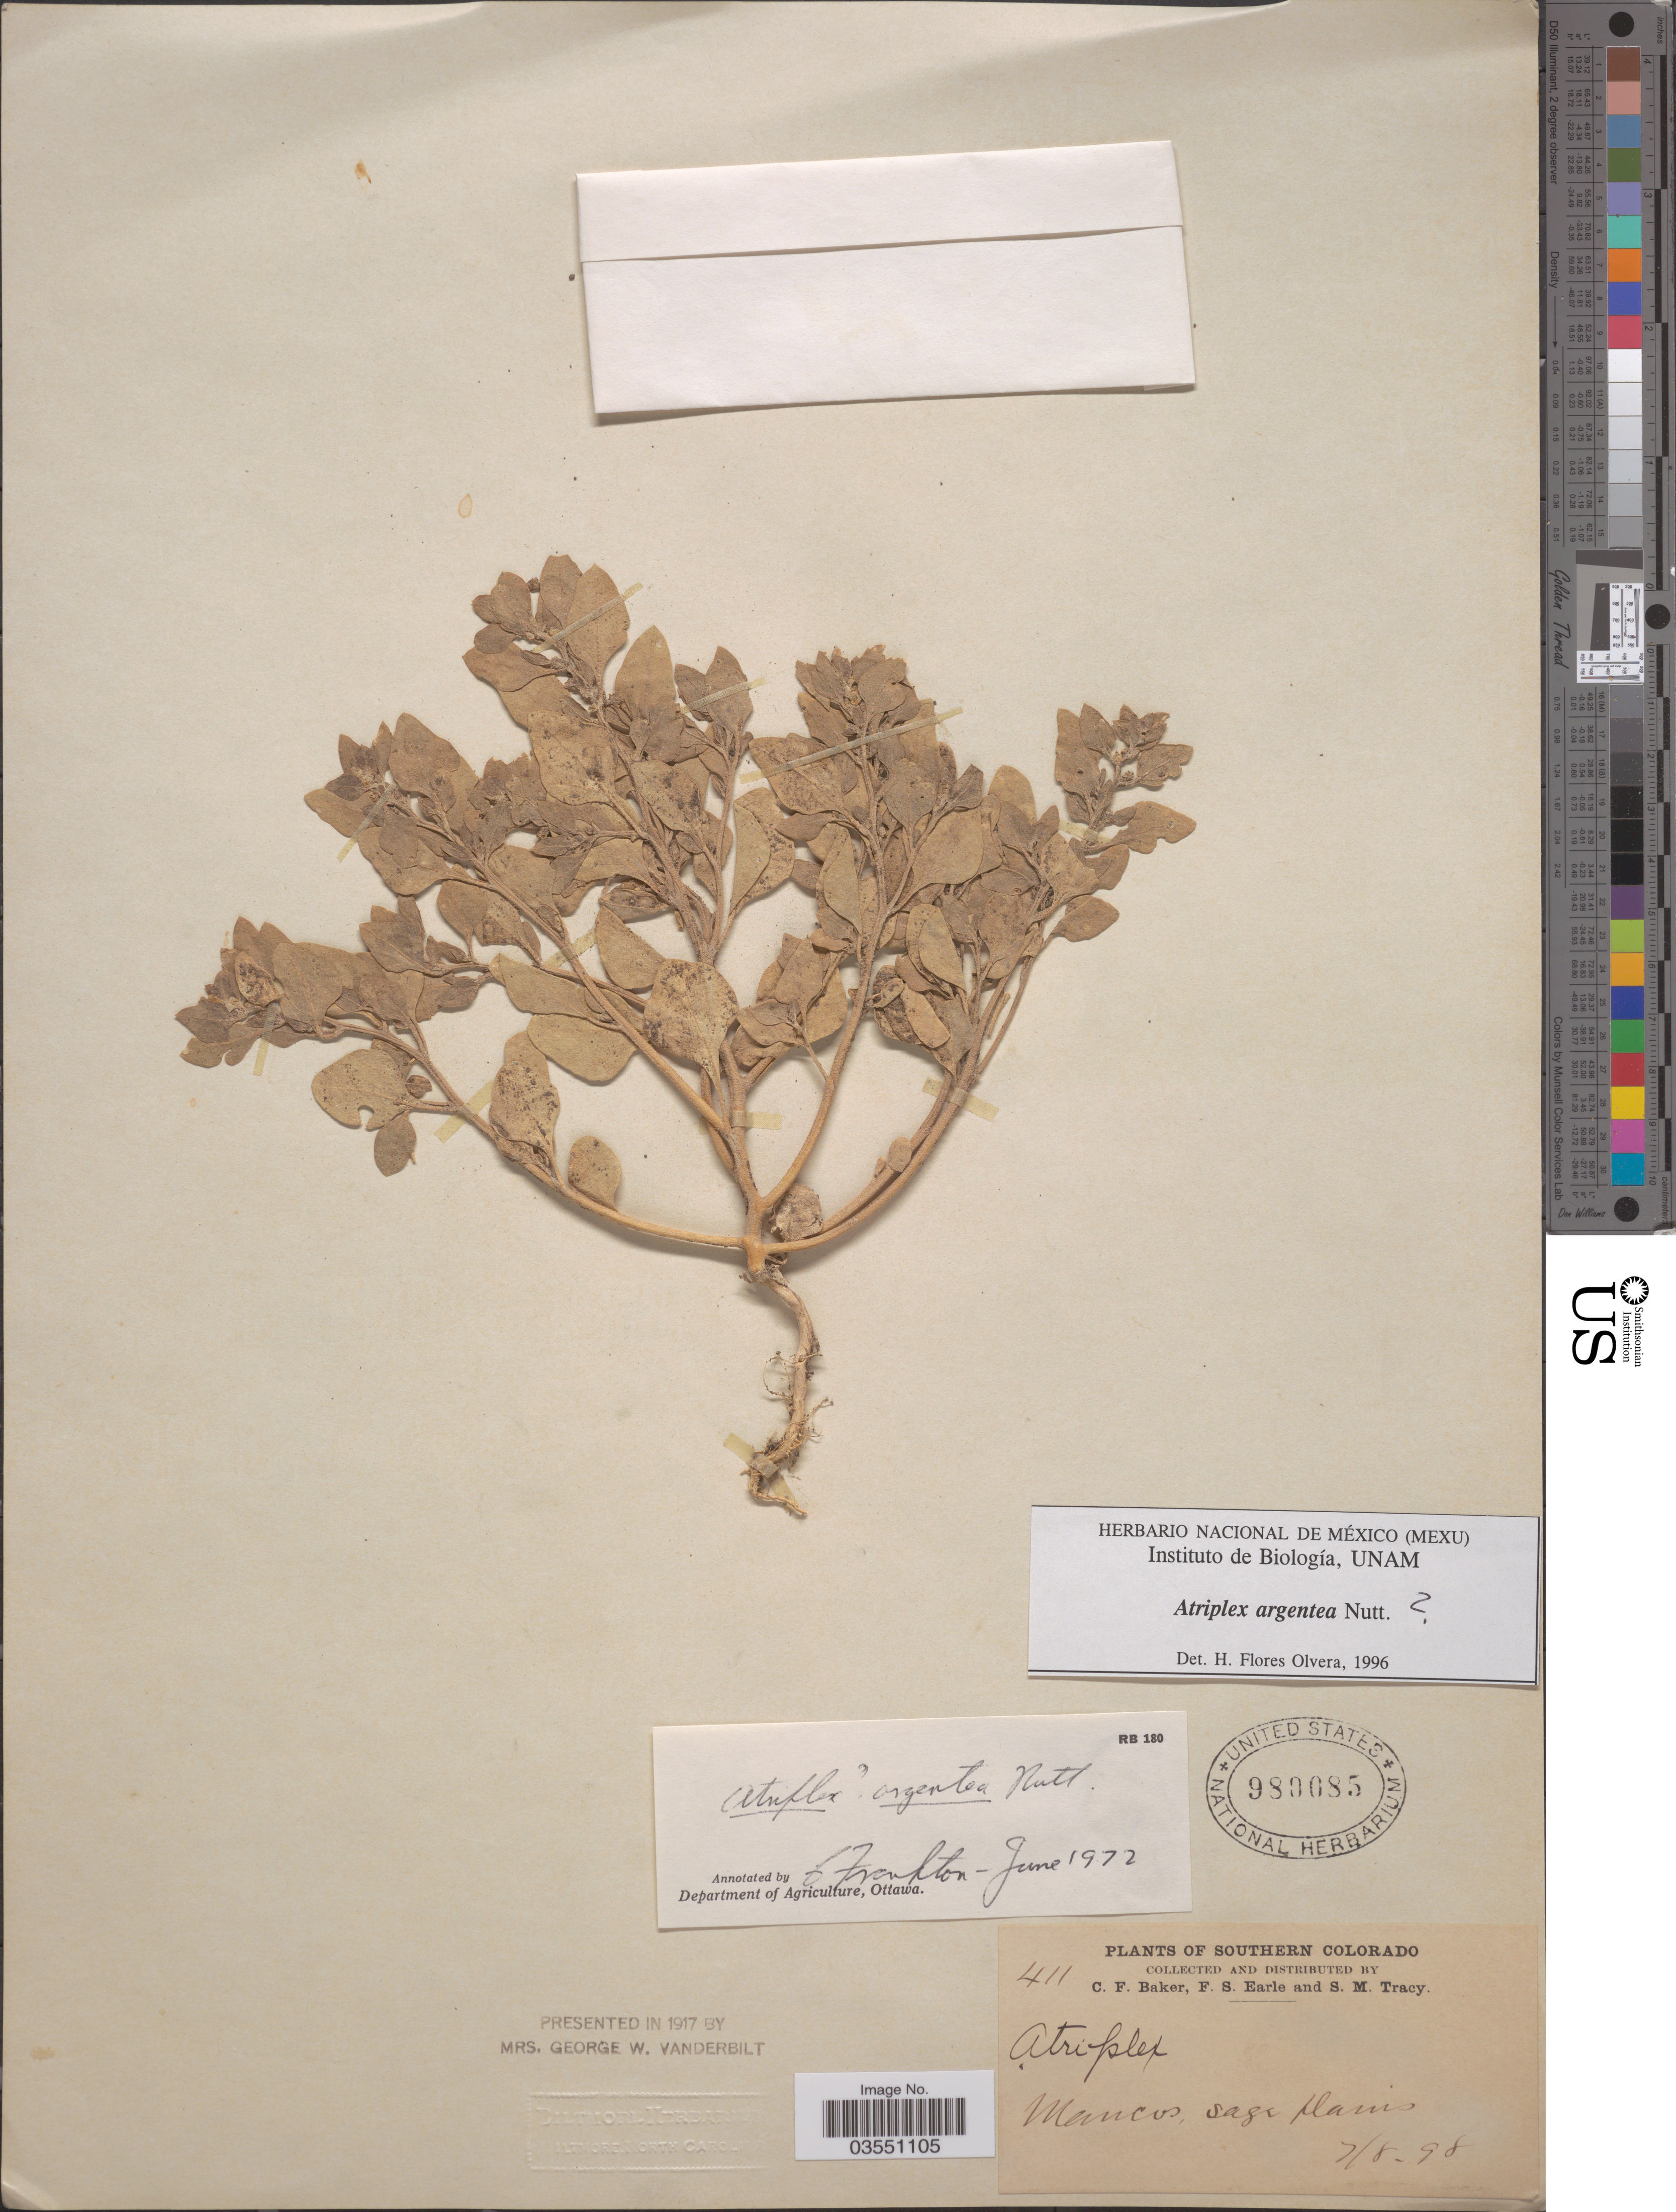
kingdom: Plantae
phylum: Tracheophyta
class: Magnoliopsida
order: Caryophyllales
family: Amaranthaceae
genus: Atriplex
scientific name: Atriplex argentea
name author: Nutt.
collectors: C. F. Baker, F. S. Earle & S. M. Tracy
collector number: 411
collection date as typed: Transcribed d/m/y: 8/7/98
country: United States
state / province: Colorado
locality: Southern Colorado. Mancos, sage plains.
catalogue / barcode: US 980085